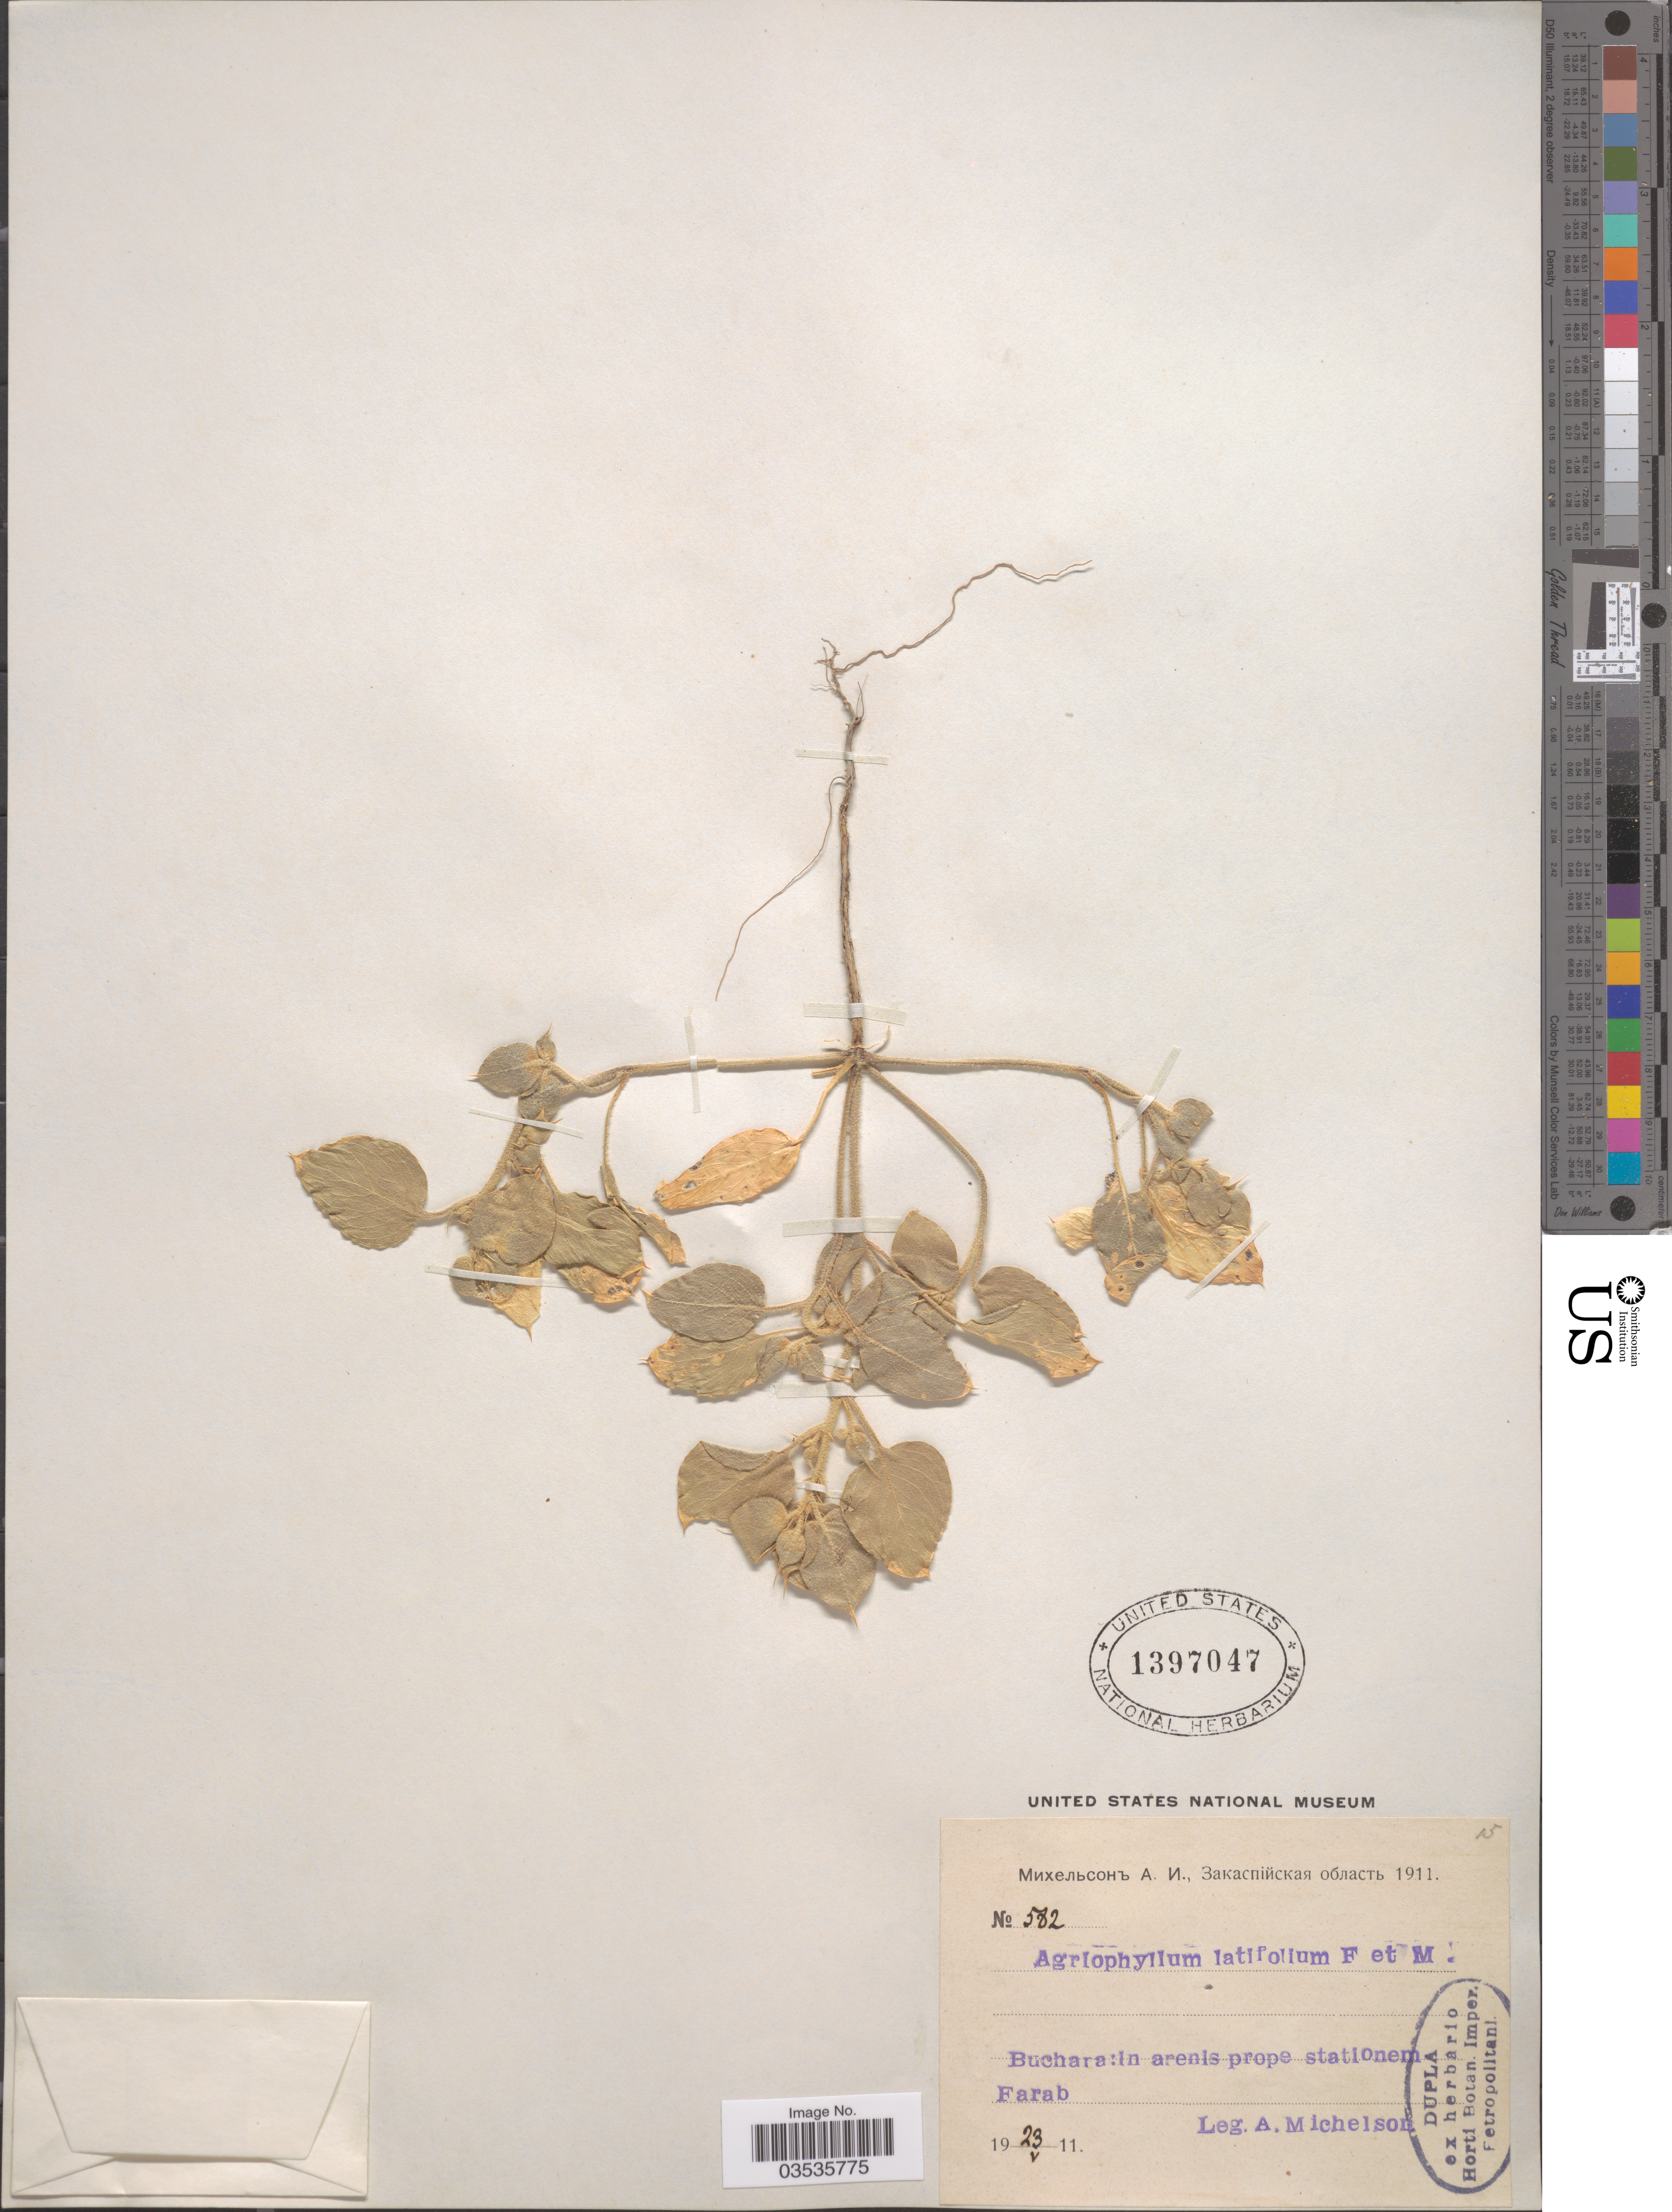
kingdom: Plantae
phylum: Tracheophyta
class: Magnoliopsida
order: Caryophyllales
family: Amaranthaceae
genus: Agriophyllum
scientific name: Agriophyllum latifolium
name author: Fisch. & C.A. Mey.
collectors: A. Michelson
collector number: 582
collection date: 1911-05-23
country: Uzbekistan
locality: Buchara: In arenis prope stationem Farab.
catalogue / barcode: US 1397047